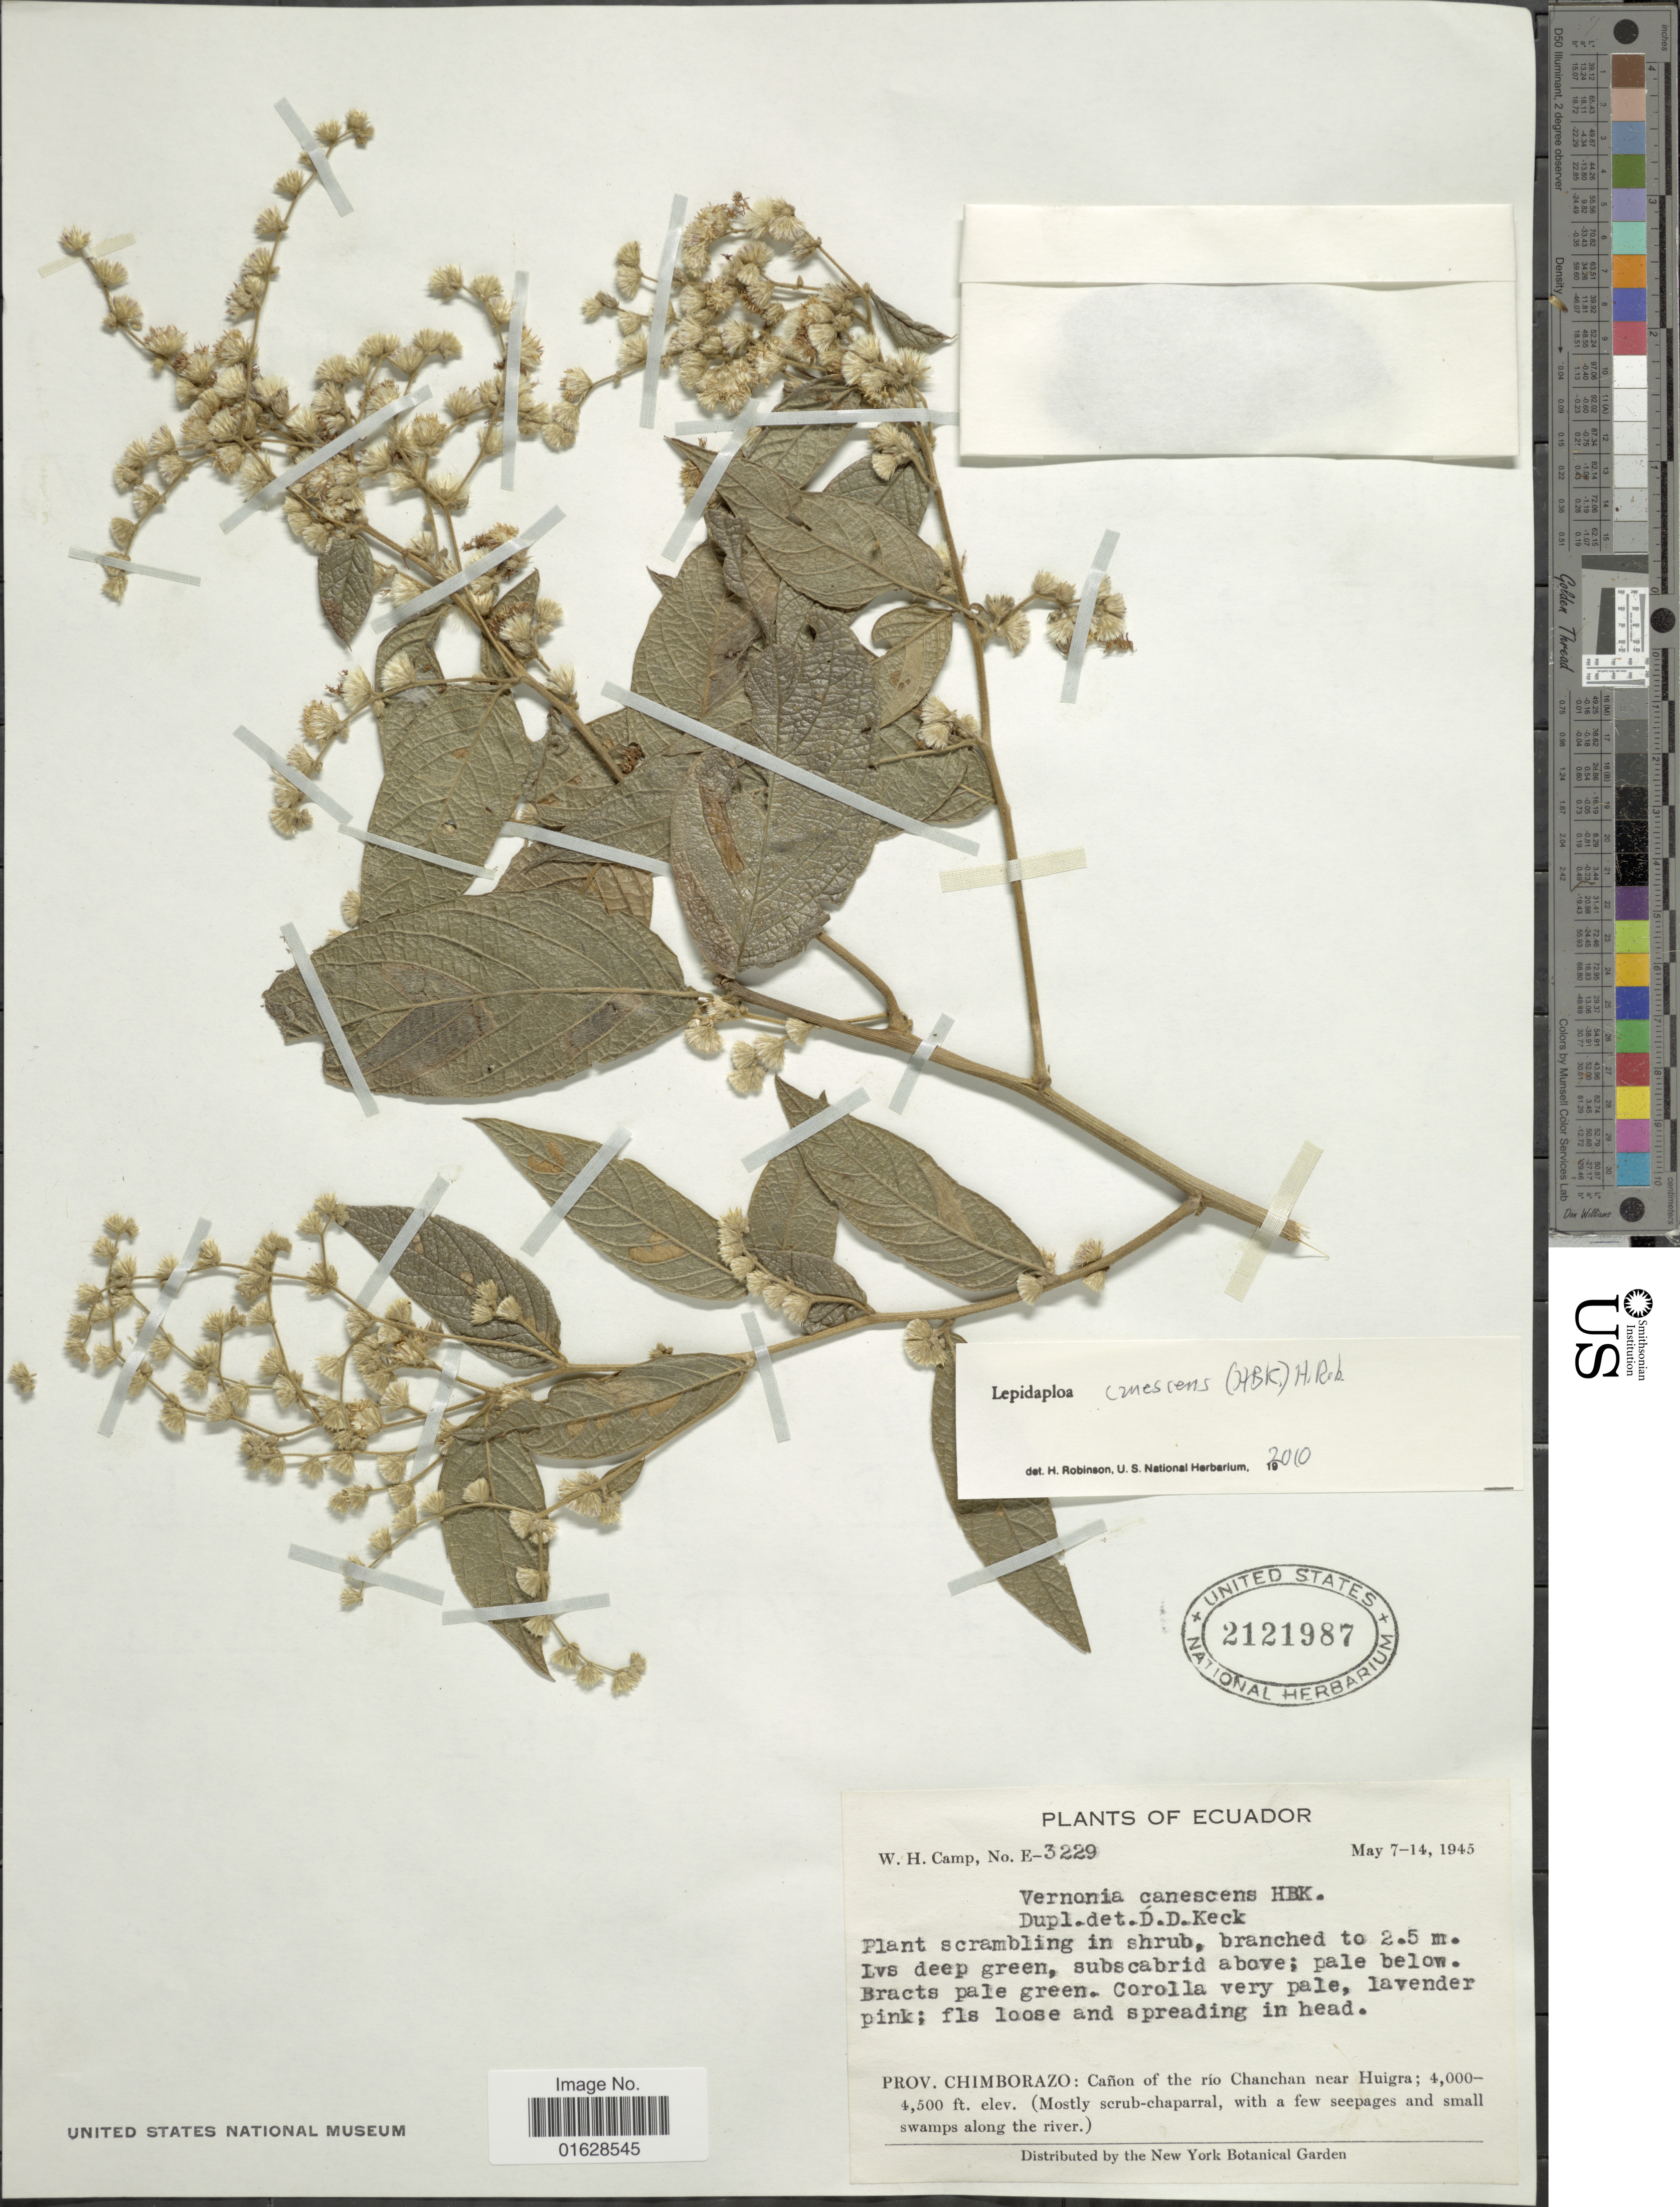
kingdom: Plantae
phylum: Tracheophyta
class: Magnoliopsida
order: Asterales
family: Asteraceae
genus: Lepidaploa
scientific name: Lepidaploa canescens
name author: (Kunth) H. Rob.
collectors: W. H. Camp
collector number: E-3229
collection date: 1945-05-07/1945-05-14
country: Ecuador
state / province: Chimborazo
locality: Ecuador. Prov. Chimborazo: Cañon of the rio Chanchan near Huigra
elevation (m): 1219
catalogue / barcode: US 2121987